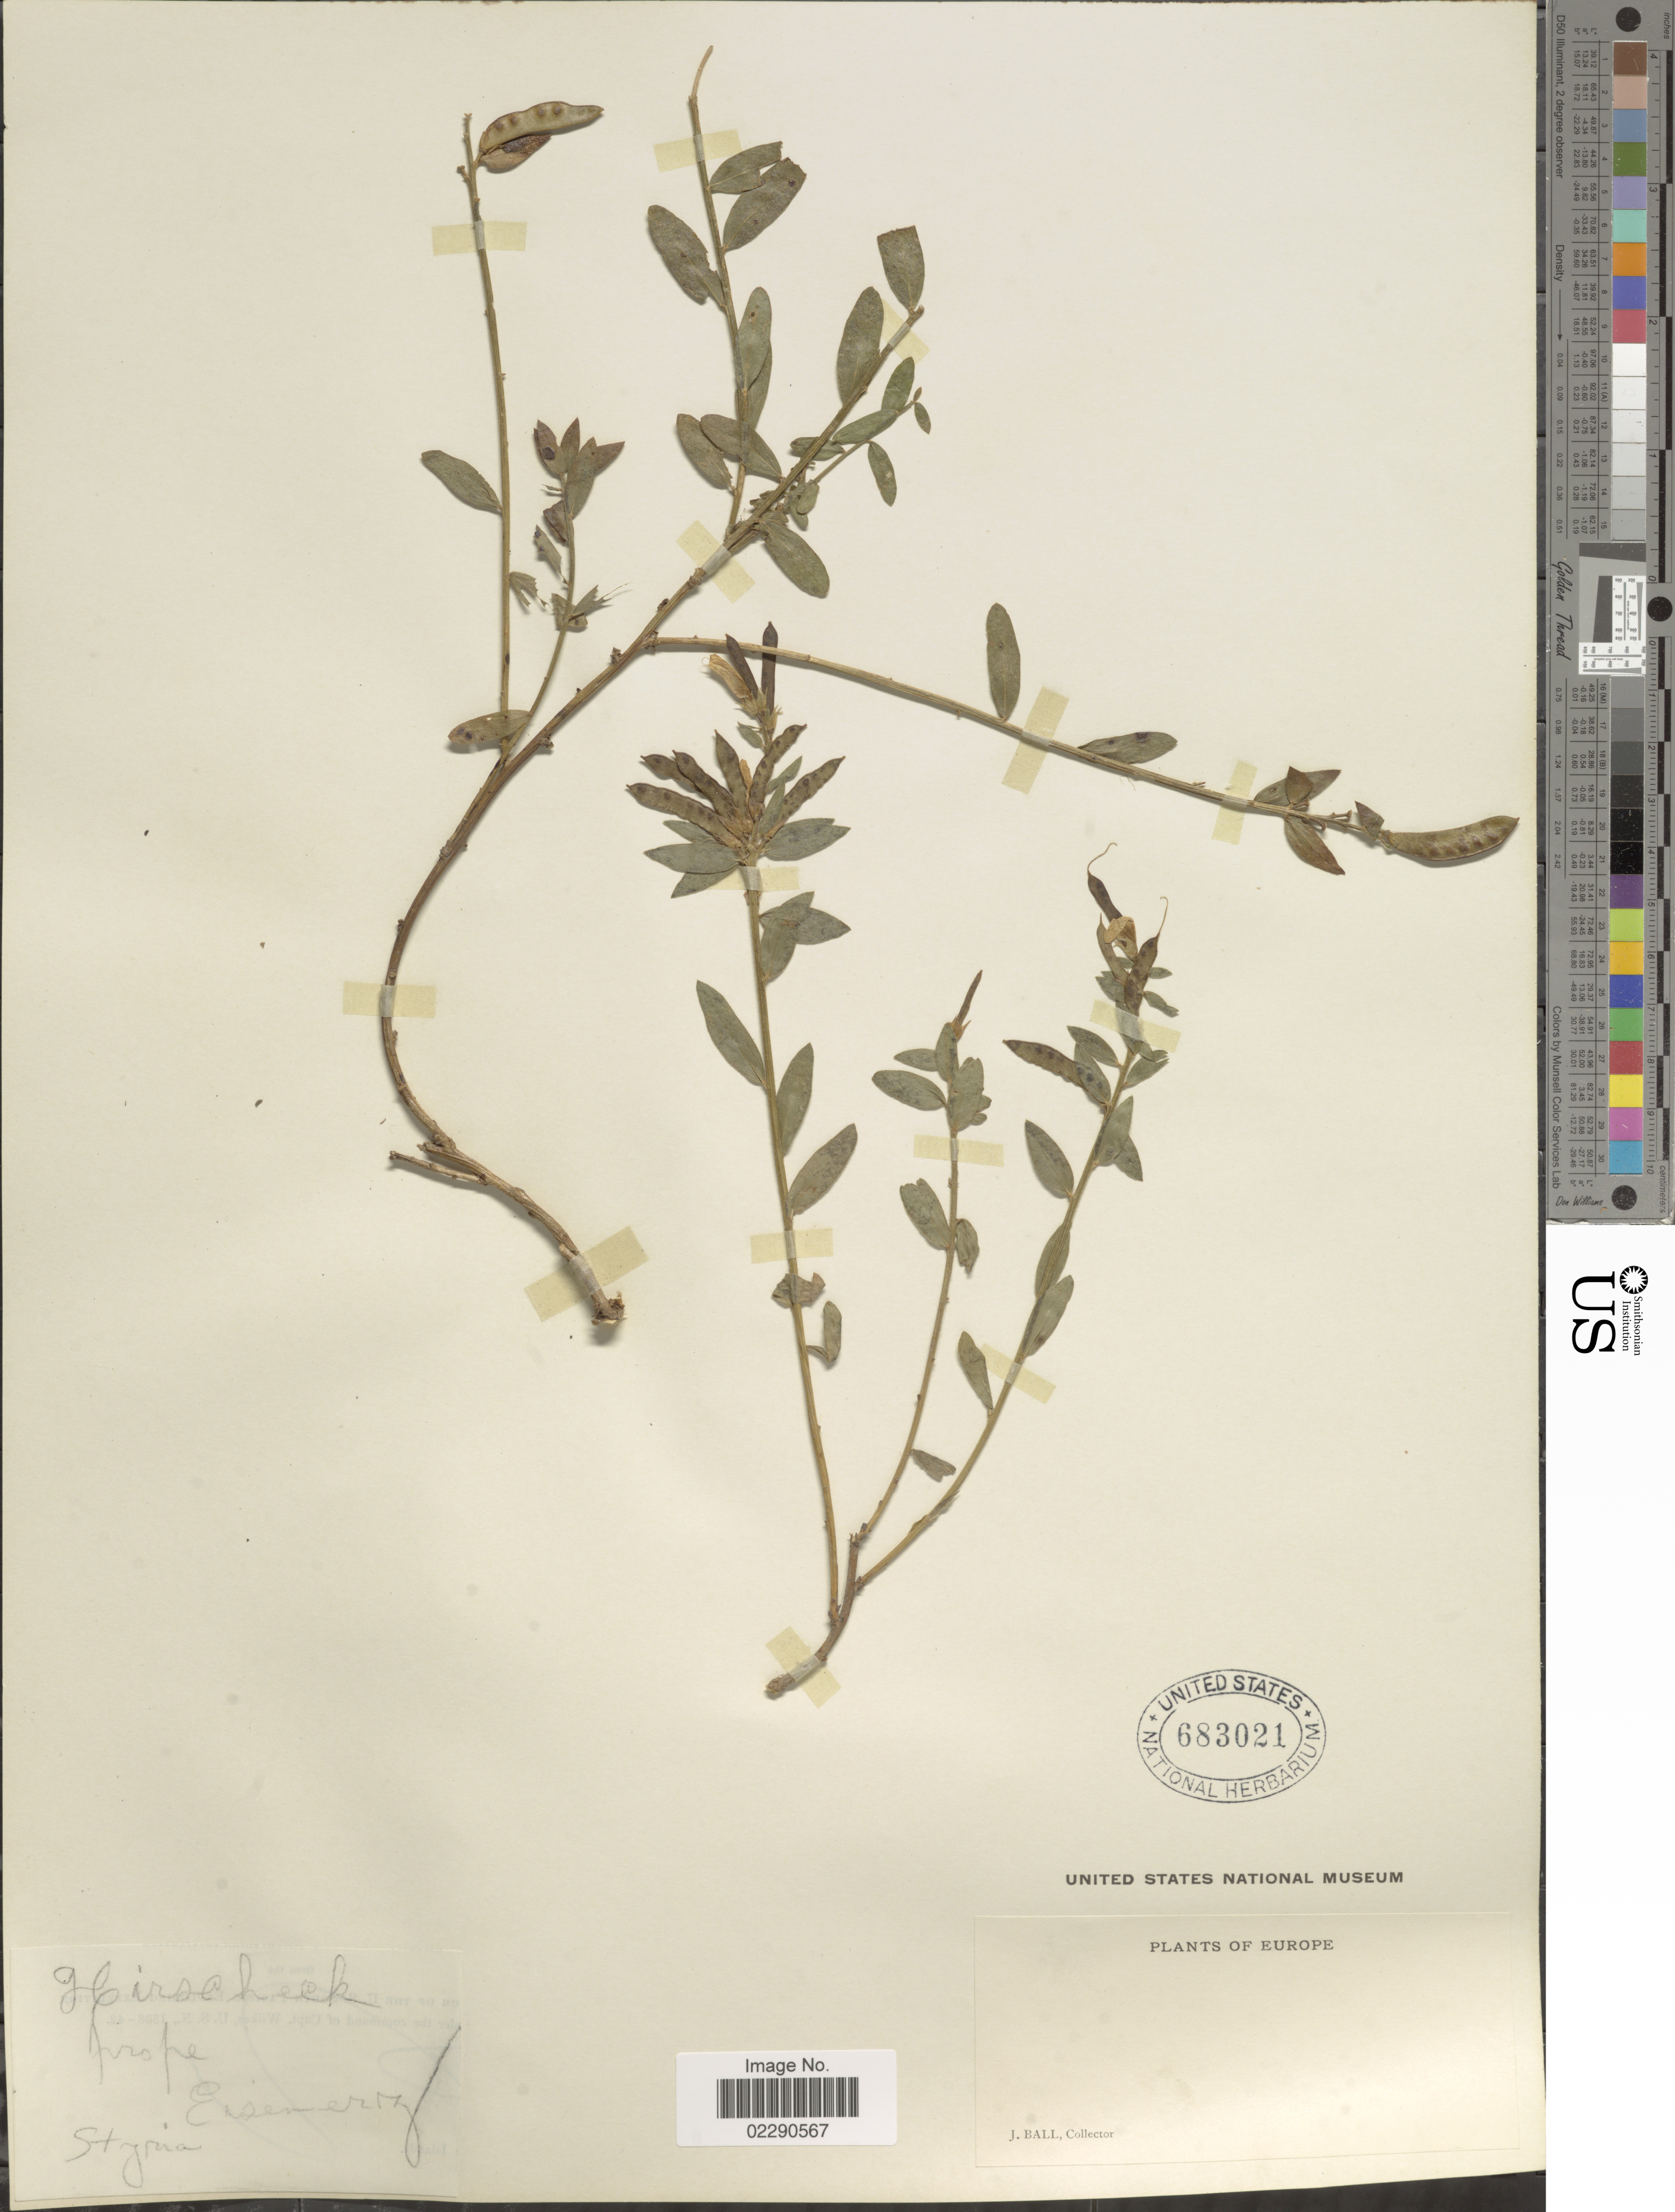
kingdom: Plantae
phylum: Tracheophyta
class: Magnoliopsida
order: Fabales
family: Fabaceae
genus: Genista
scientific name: Genista sp.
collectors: J. Ball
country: Austria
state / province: Steiermark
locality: Prope Eisenerz, Styria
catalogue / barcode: US 683021